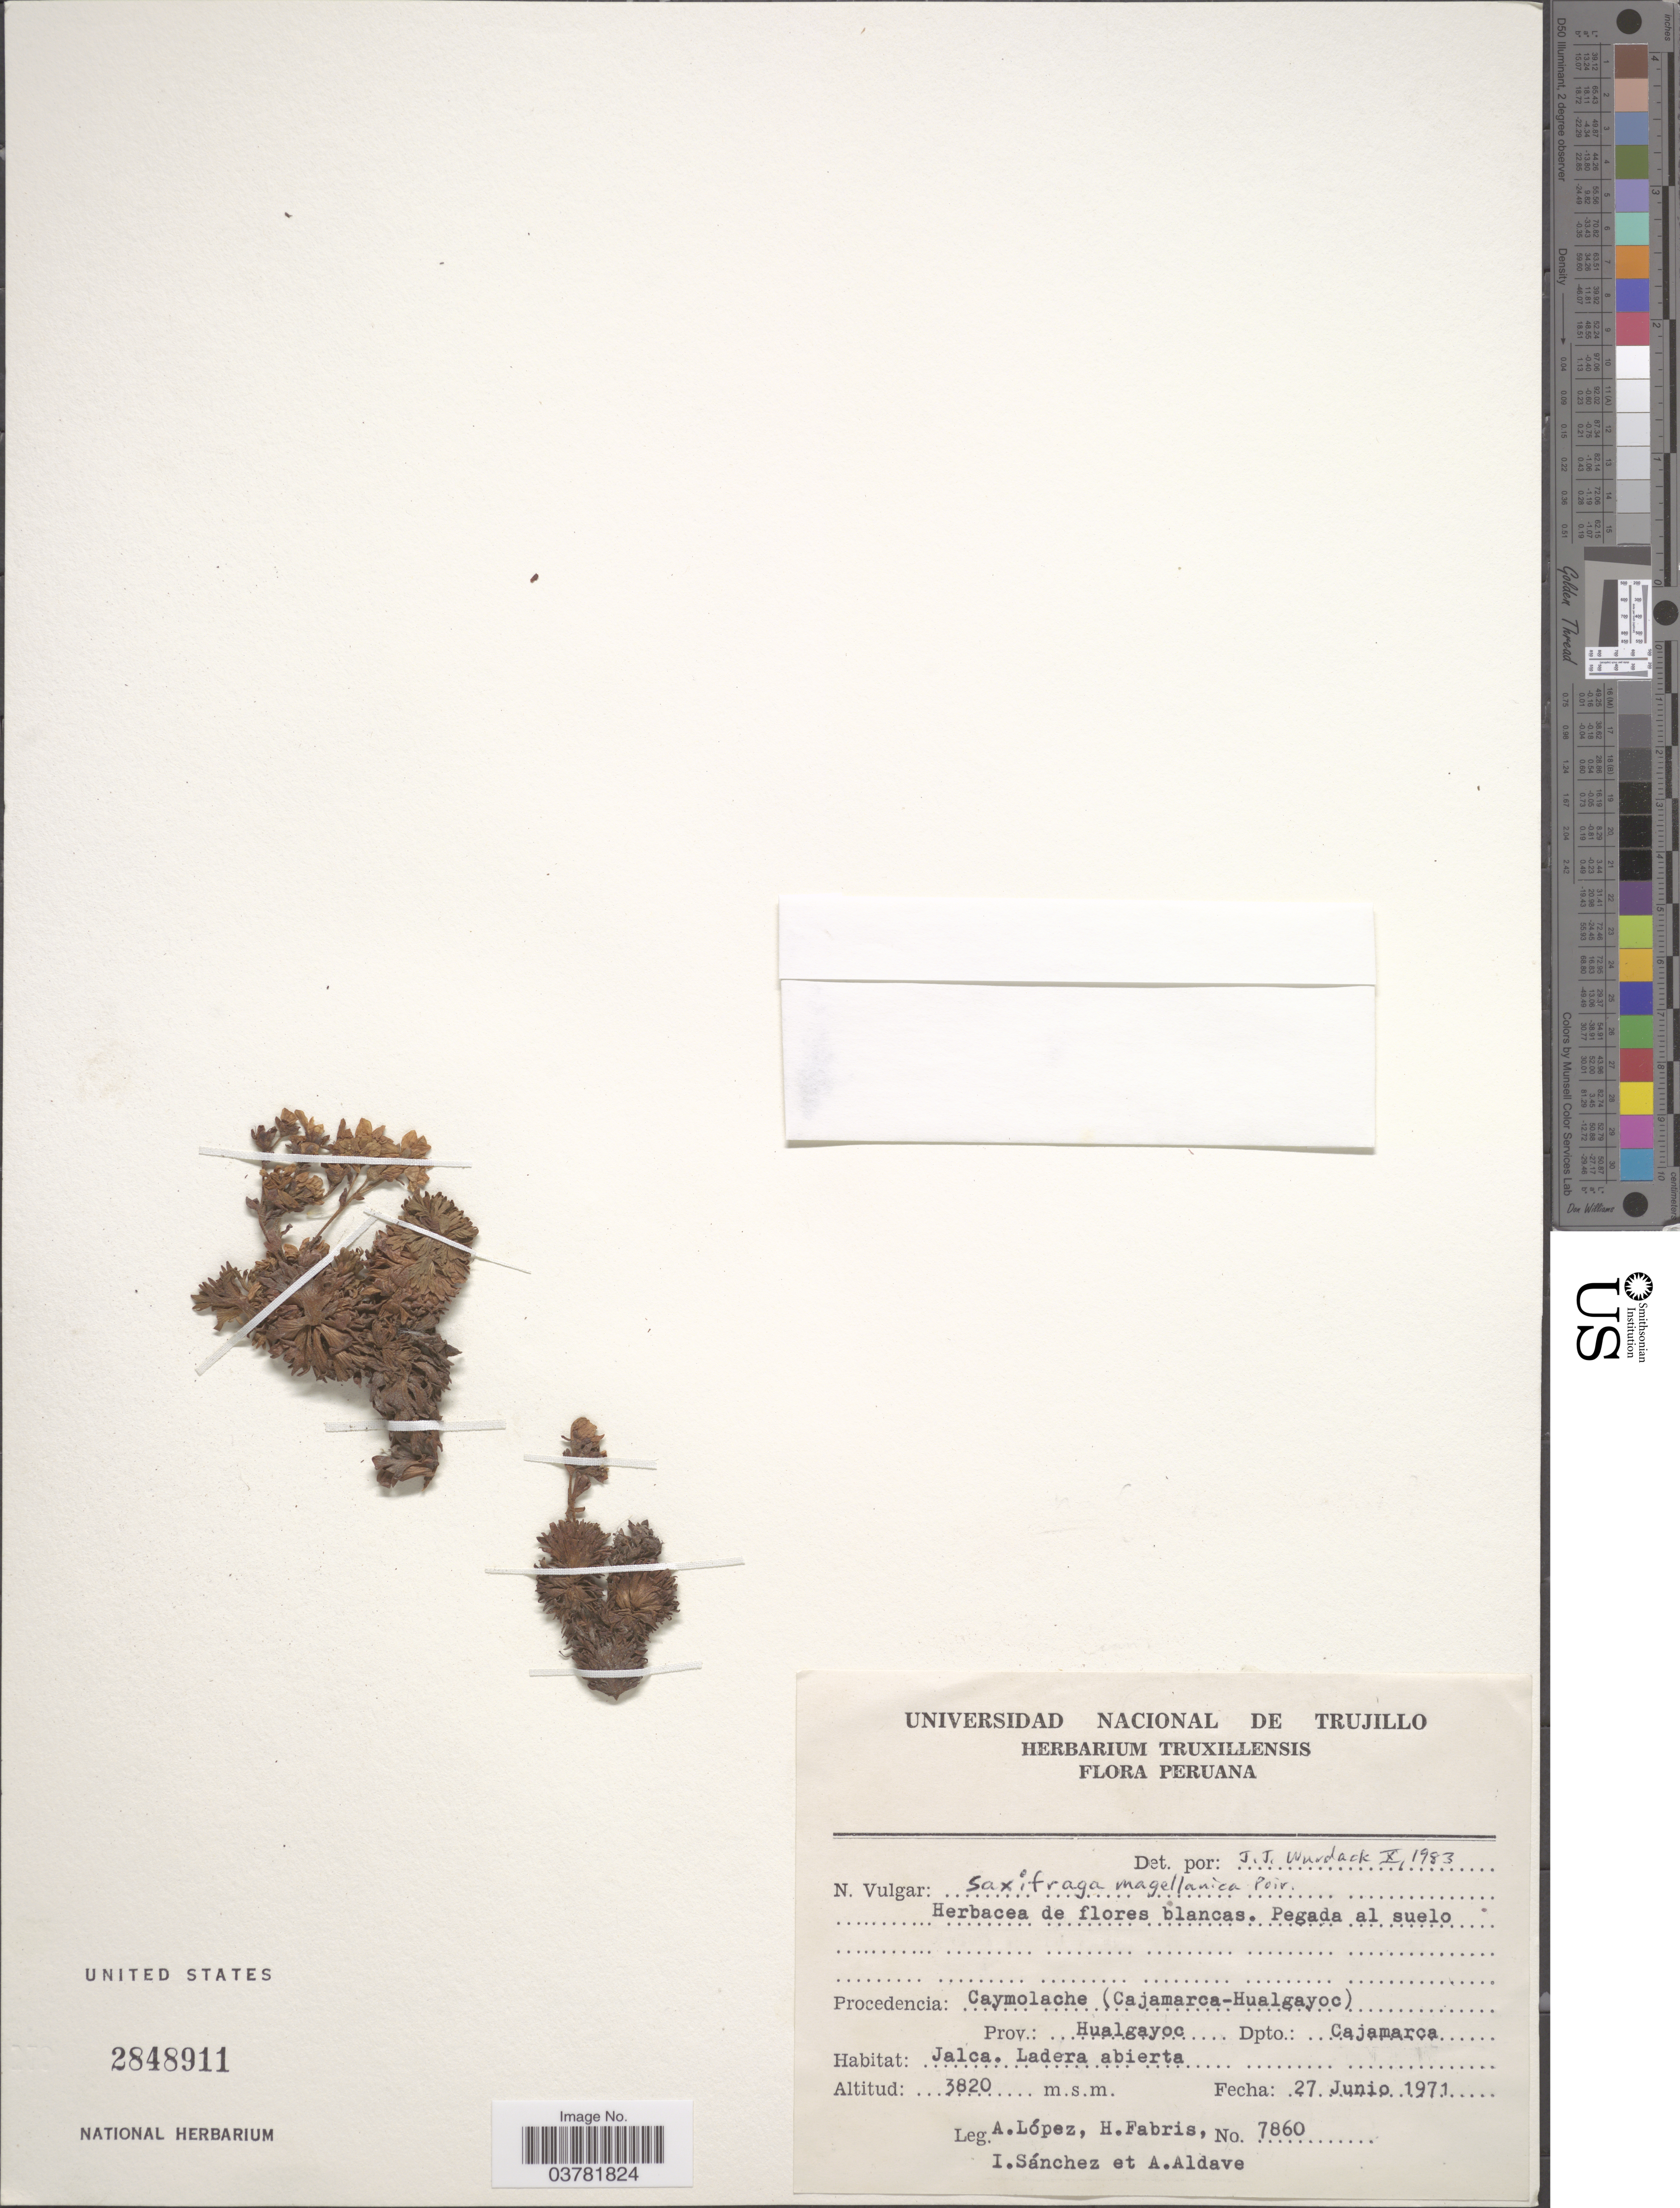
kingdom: Plantae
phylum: Tracheophyta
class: Magnoliopsida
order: Saxifragales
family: Saxifragaceae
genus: Saxifraga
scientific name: Saxifraga magellanica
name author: Poir.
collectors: A. López, H. Fabris, I. Sánchez & A. Aldave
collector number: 7860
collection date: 1971-06-27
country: Peru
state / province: Cajamarca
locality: Caymolache (Cajamarca-Hualgayoc). Prov.: Hualgayoc. Dpto.: Cajamarca.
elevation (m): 3820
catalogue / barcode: US 2848911